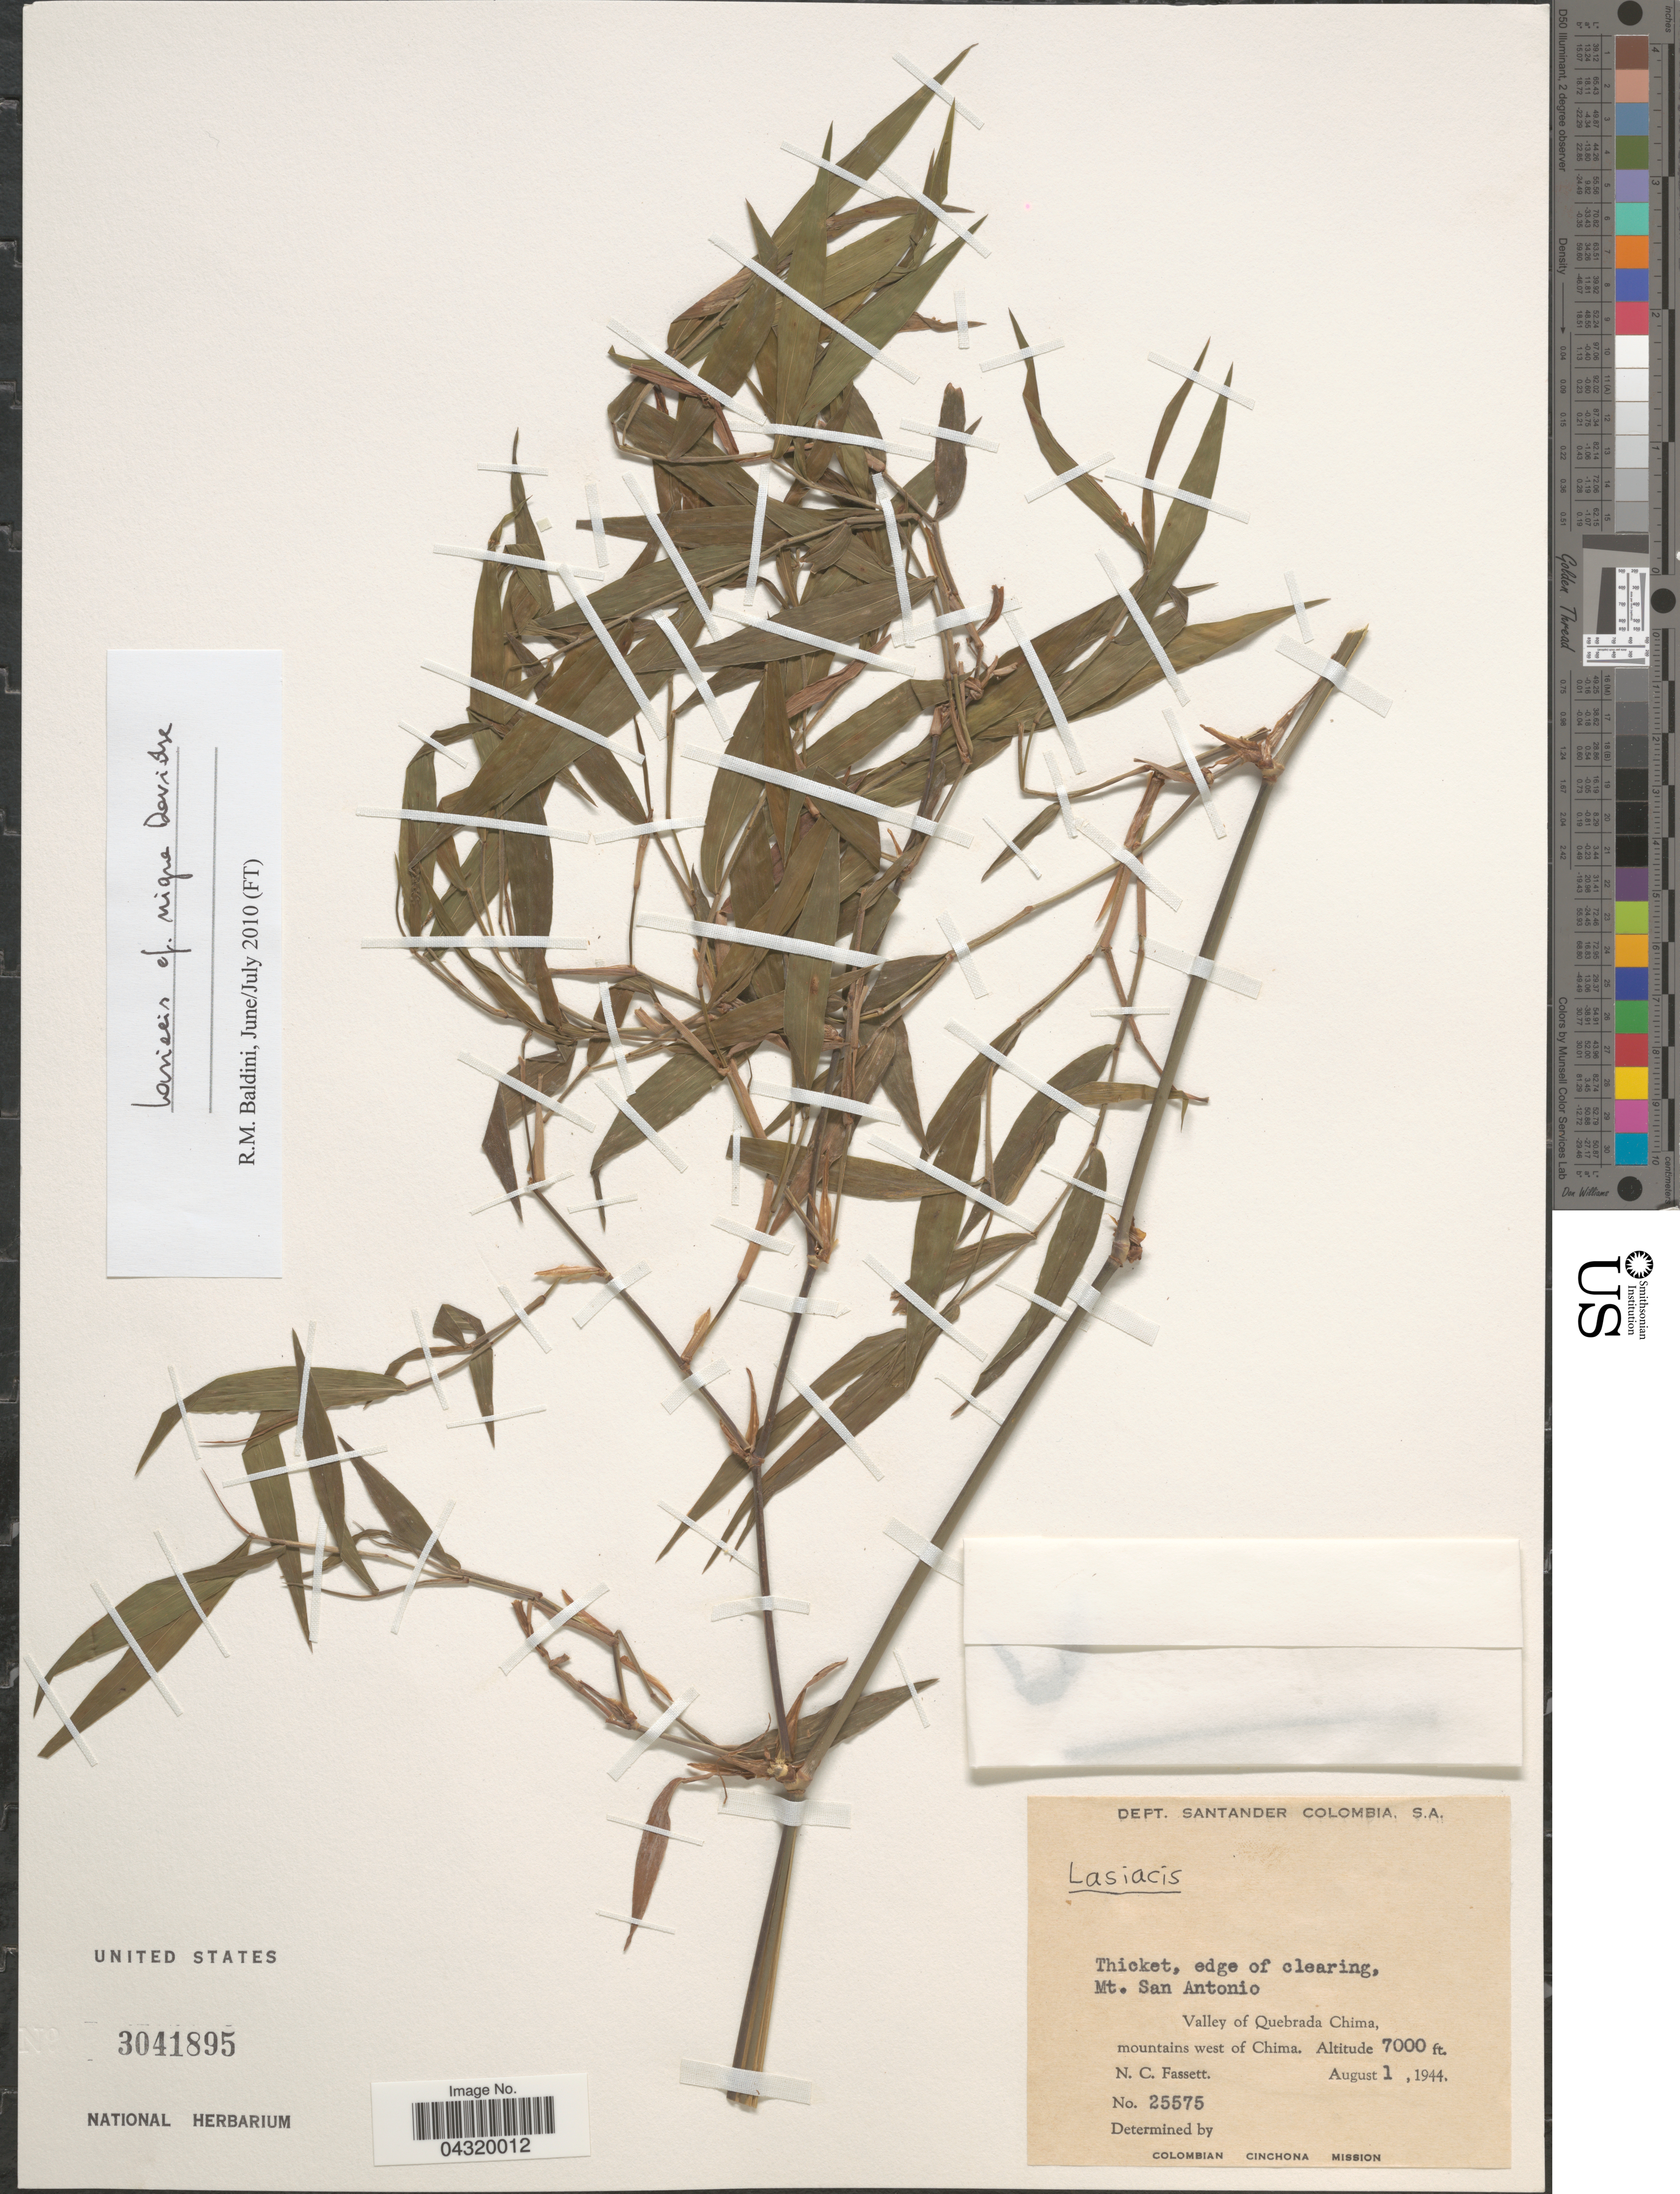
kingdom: Plantae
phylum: Tracheophyta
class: Liliopsida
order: Poales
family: Poaceae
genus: Lasiacis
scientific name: Lasiacis nigra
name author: Davidse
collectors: N. C. Fassett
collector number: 25575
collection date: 1944-08-01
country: Colombia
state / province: Santander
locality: Dept. Santander. Thicket, edge of clearing, Mt. San Antonio. Valley of Quebrada Chima, mountains west of Chima. Colombian Cinchona Mission.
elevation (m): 2134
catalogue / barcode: US 3041895